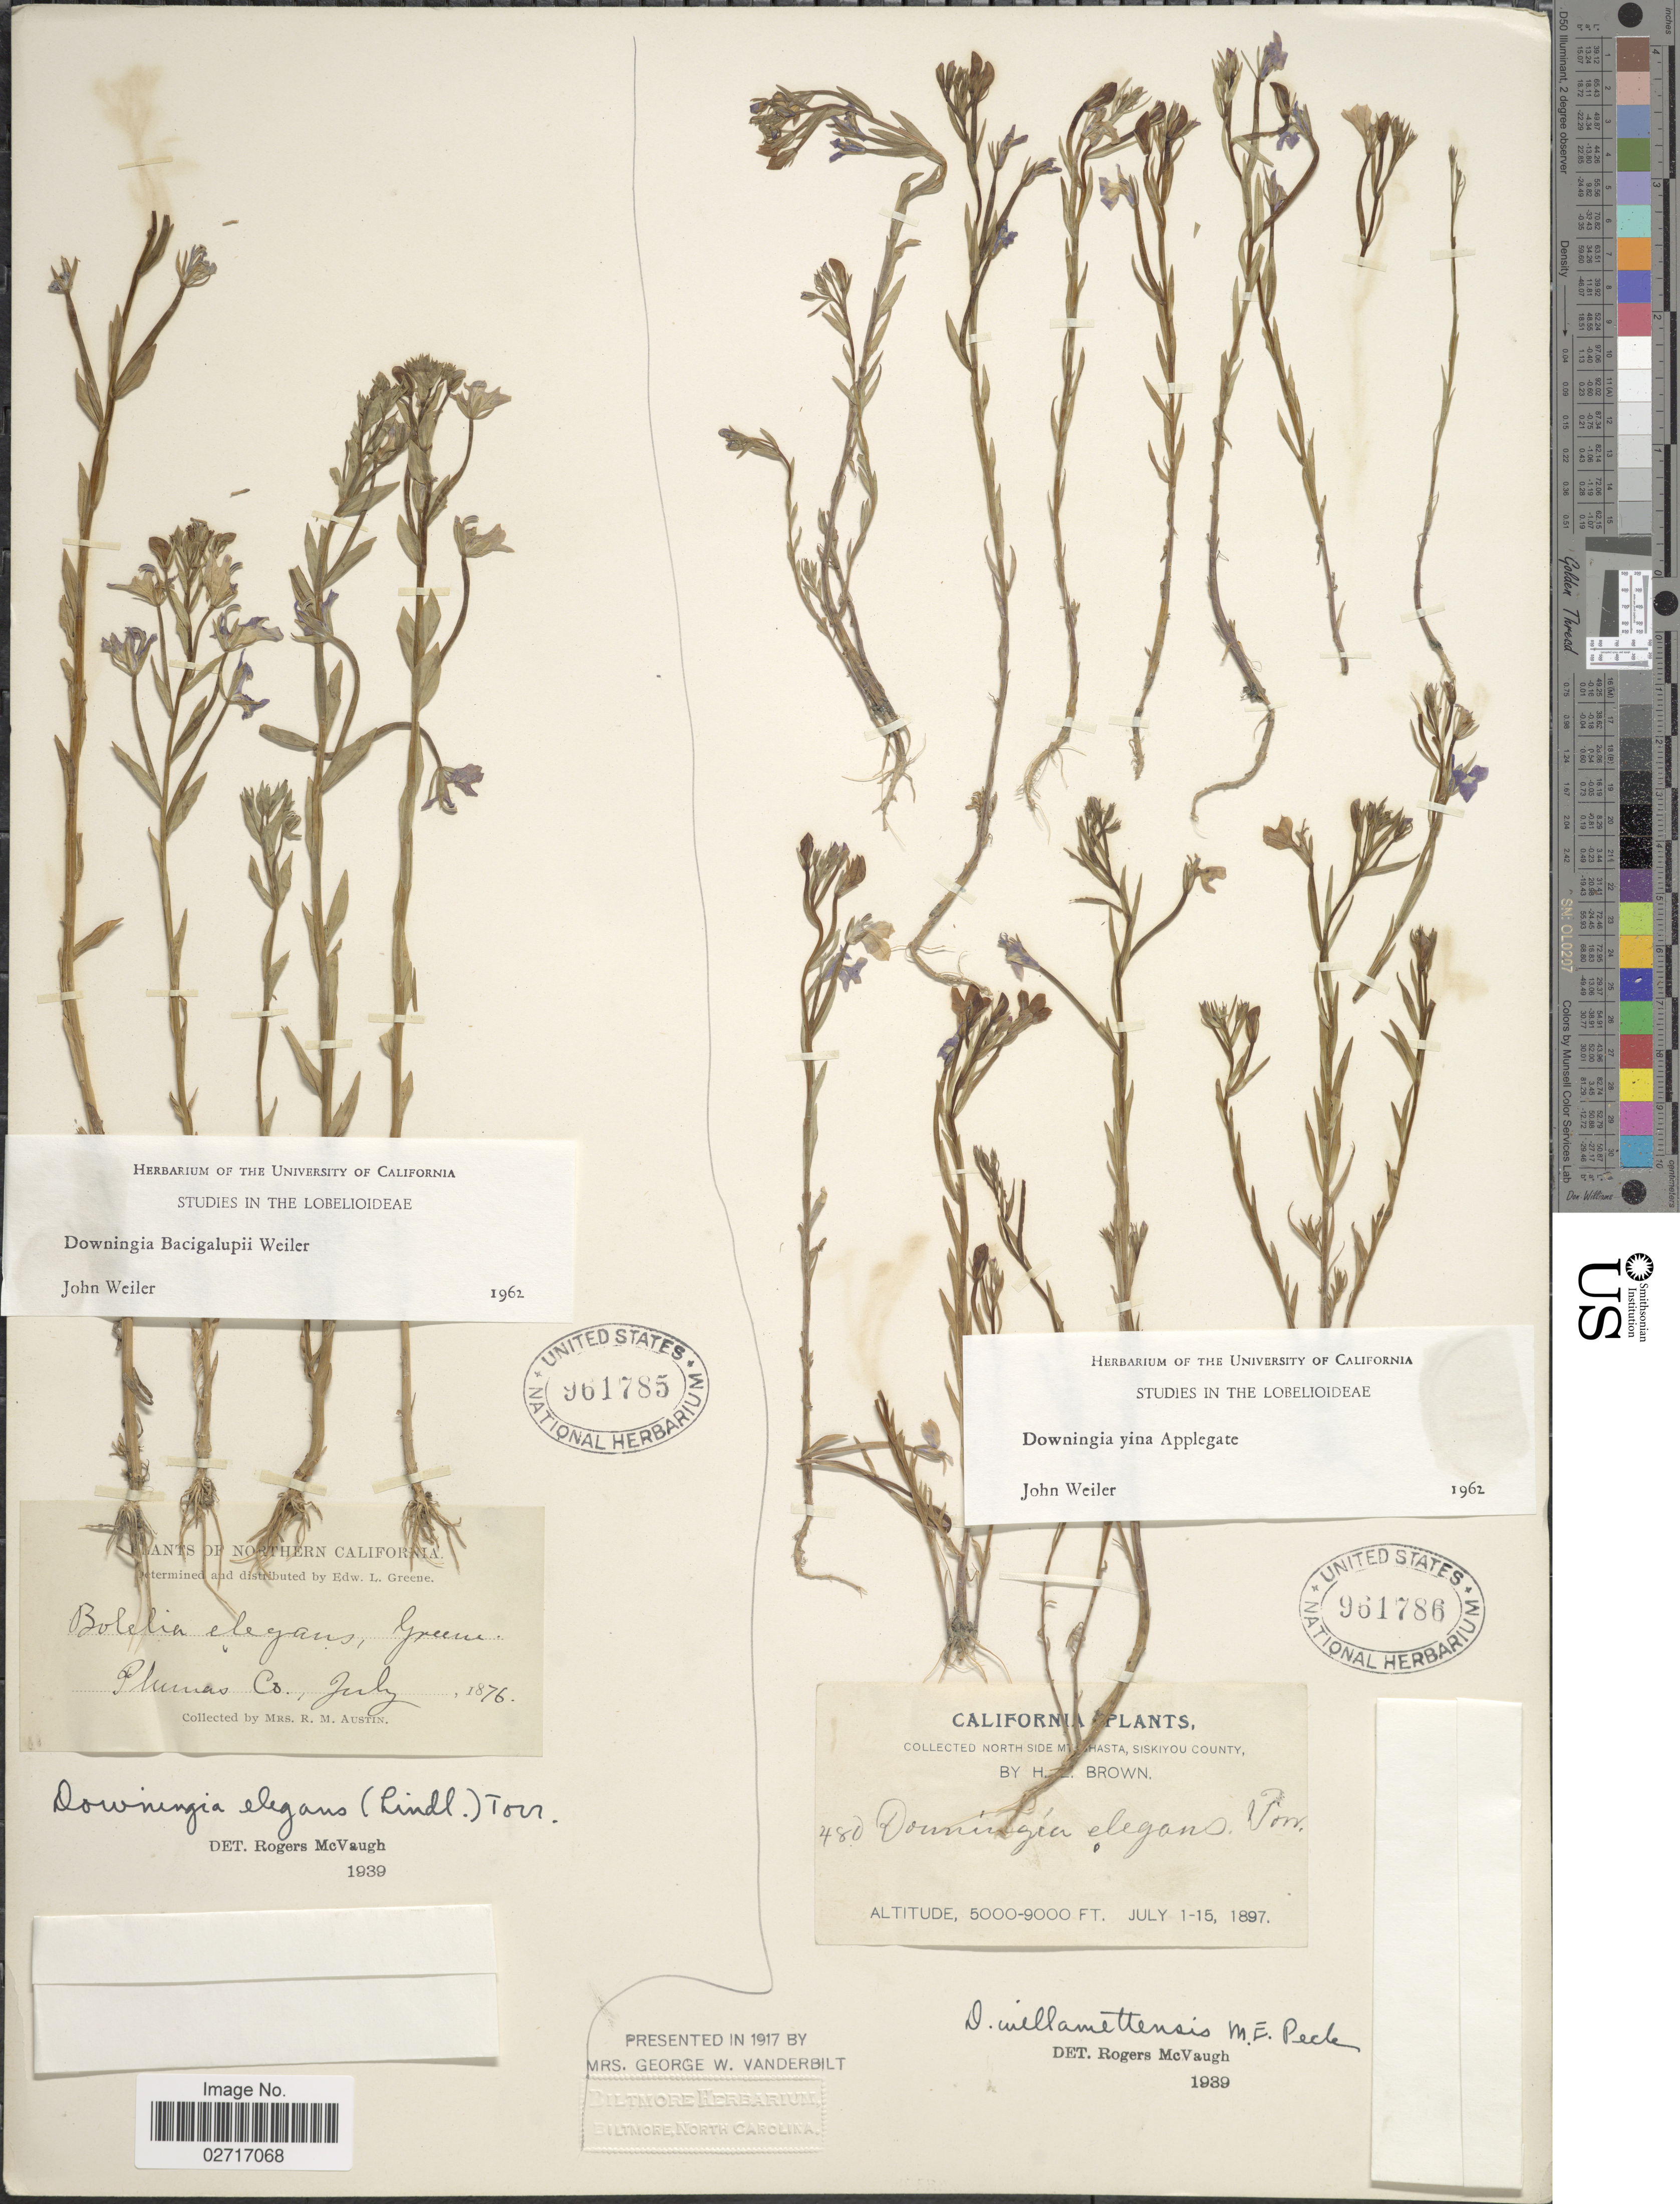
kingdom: Plantae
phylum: Tracheophyta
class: Magnoliopsida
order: Asterales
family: Campanulaceae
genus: Downingia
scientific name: Downingia yina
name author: Applegate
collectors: R. Austin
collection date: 1876-07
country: United States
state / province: California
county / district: Plumas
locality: Northern California. Plumas Co.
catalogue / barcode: US 961785